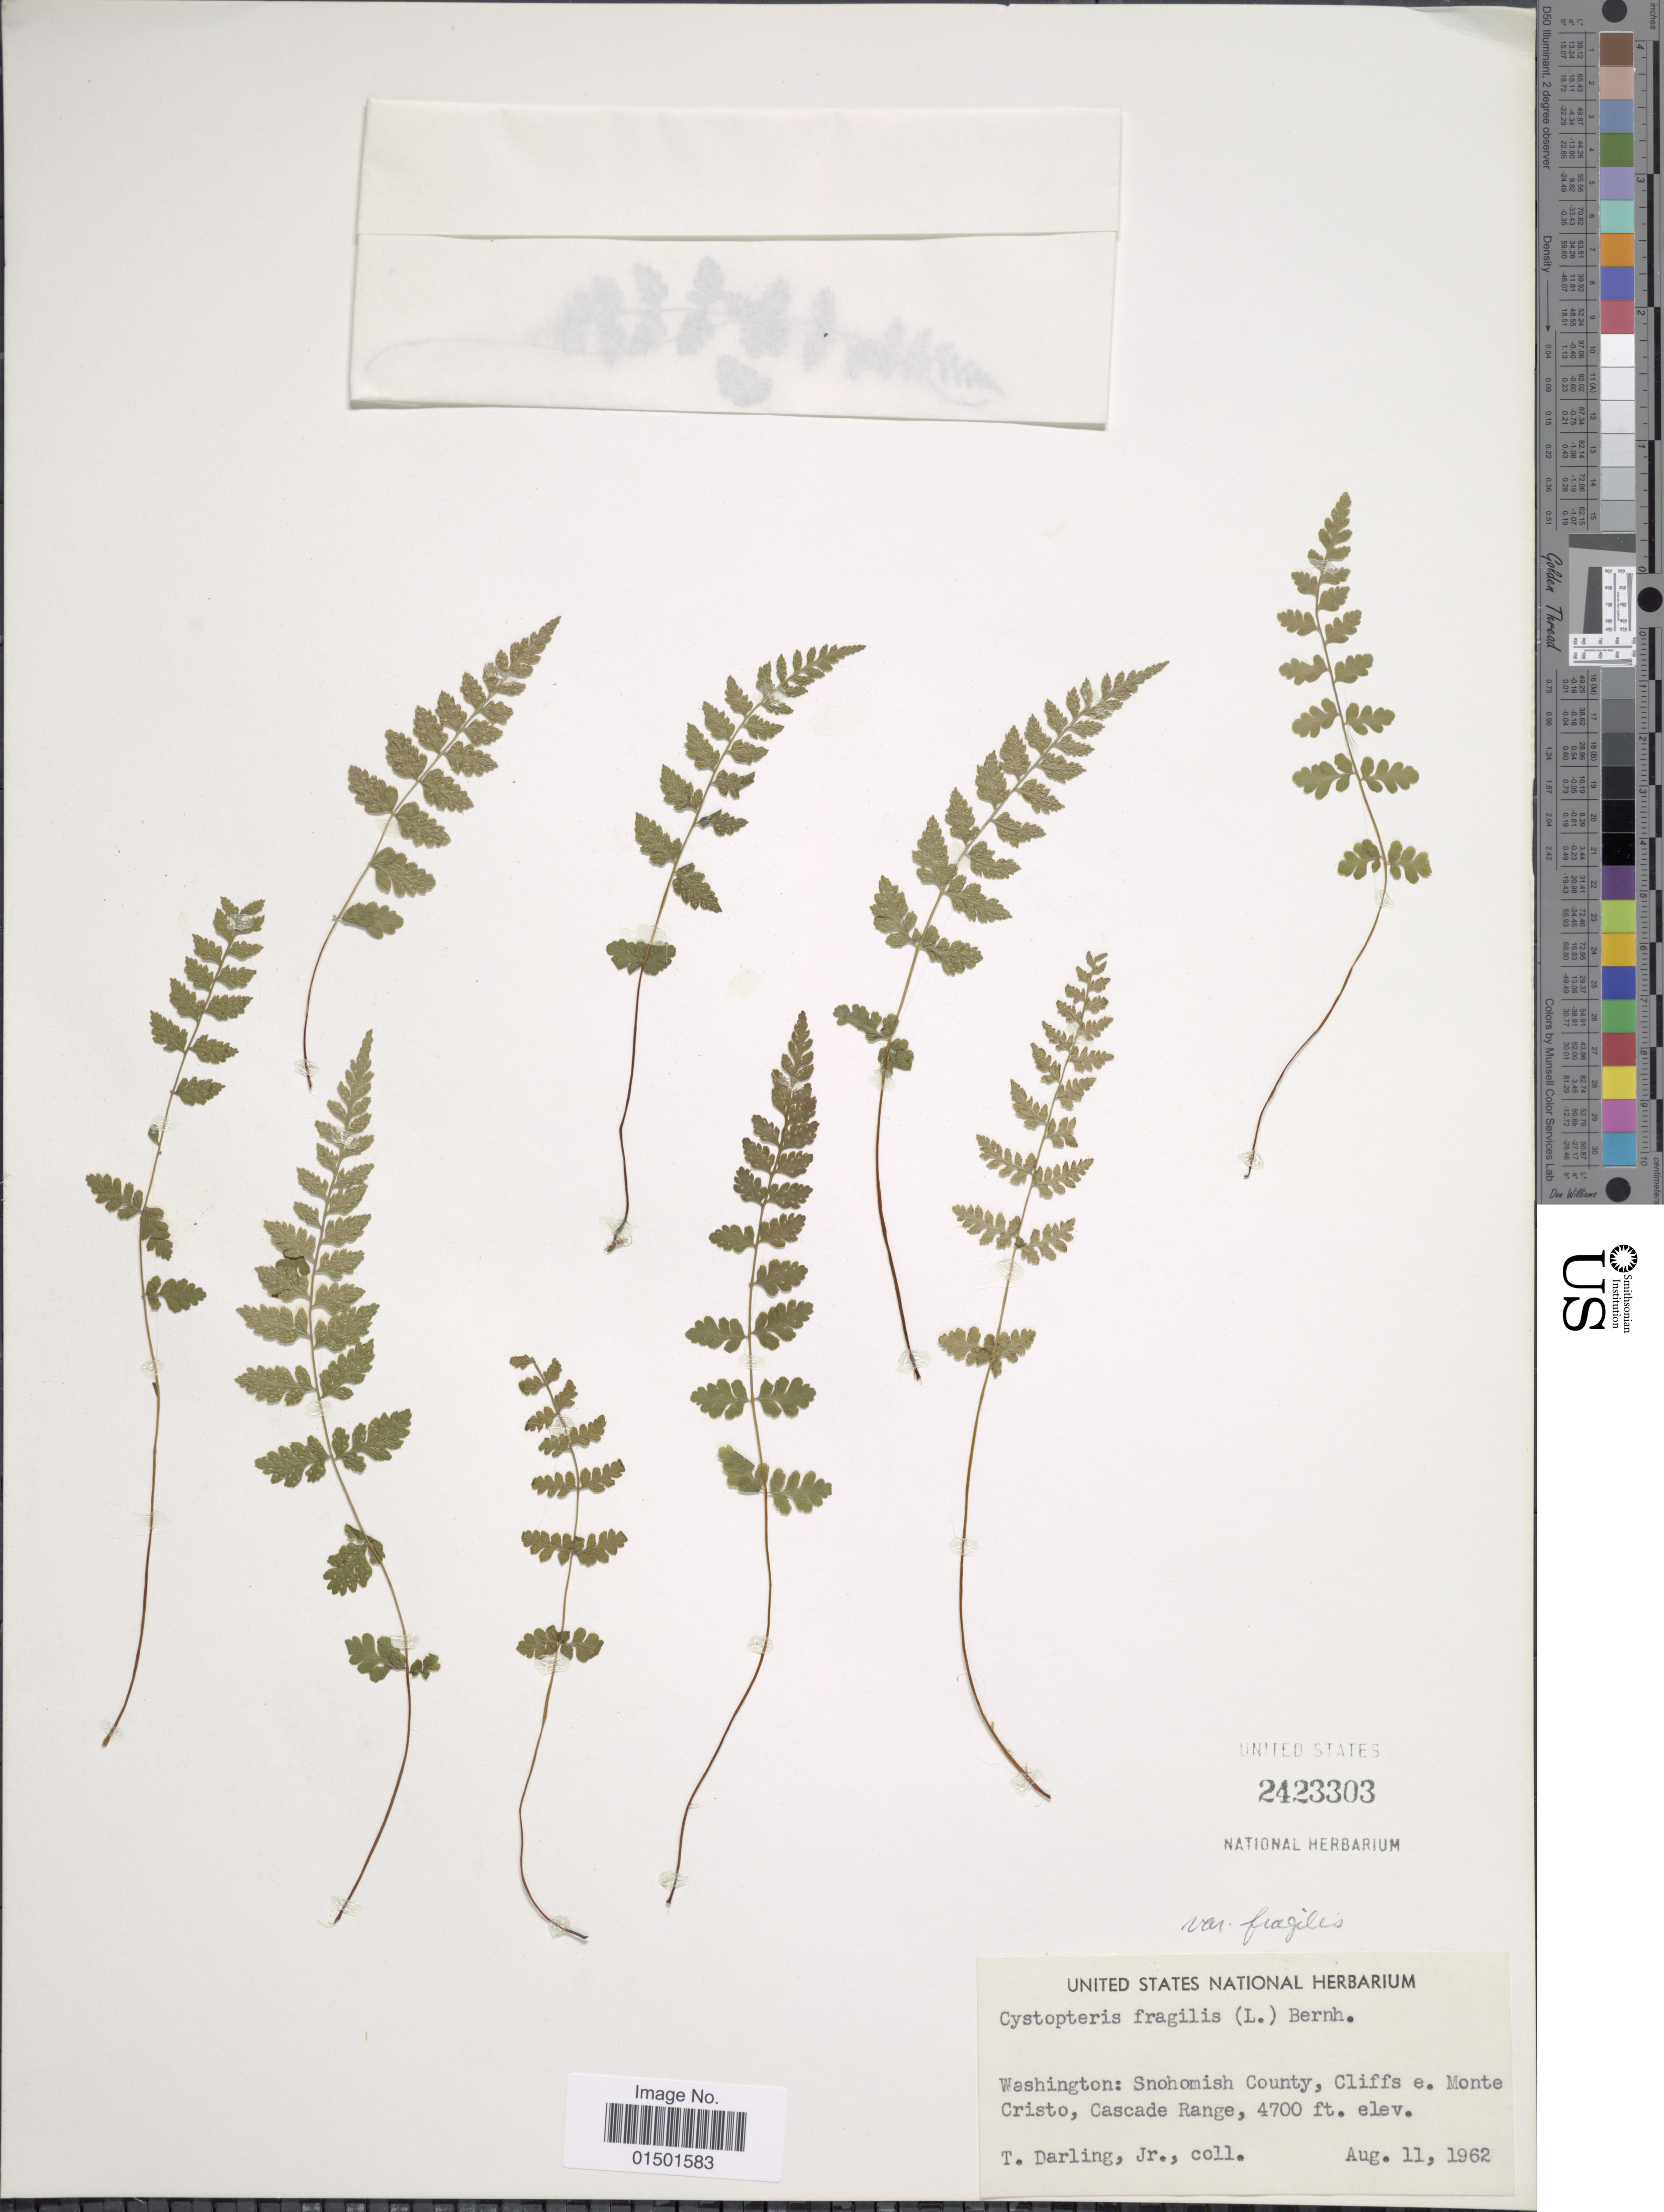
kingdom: Plantae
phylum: Tracheophyta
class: Polypodiopsida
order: Polypodiales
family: Cystopteridaceae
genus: Cystopteris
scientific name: Cystopteris fragilis var. fragilis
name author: (L.) Bernh.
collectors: T. Darling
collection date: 1962-08-11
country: United States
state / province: Washington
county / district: Snohomish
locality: Snohomish County, Cliffs e. Monte Cristo, Cascade Range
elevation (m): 1433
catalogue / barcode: US 243303